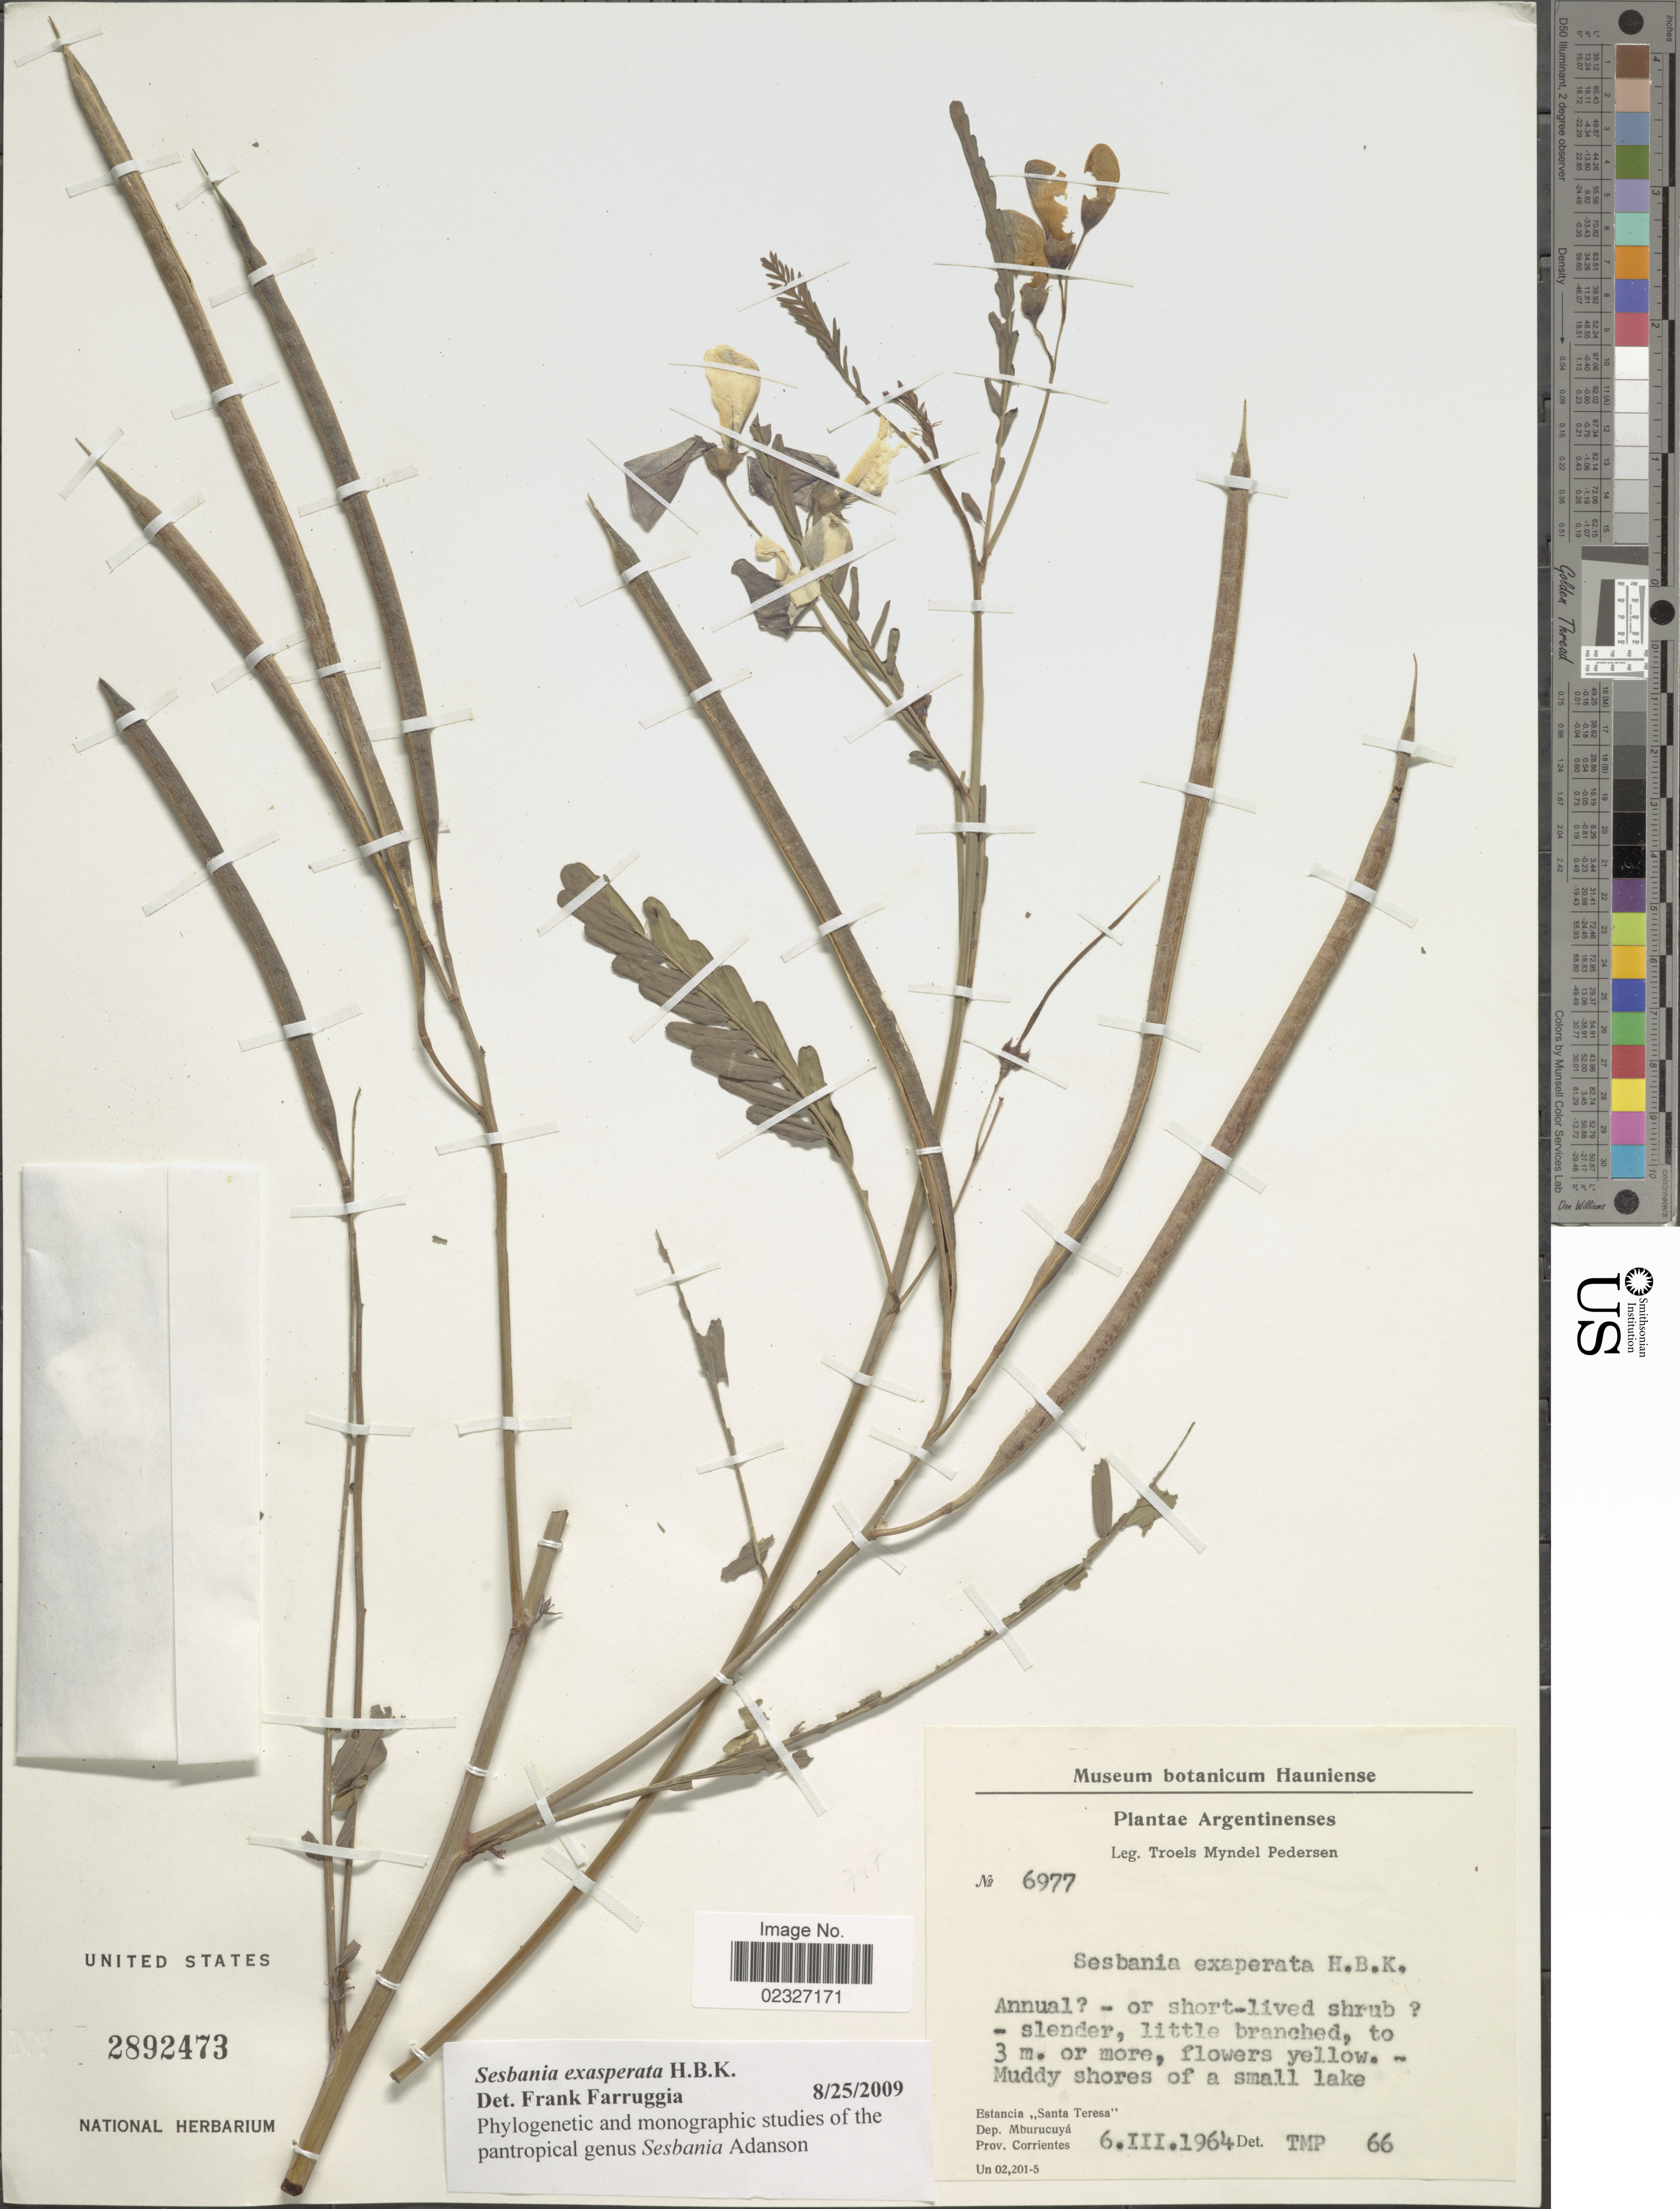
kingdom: Plantae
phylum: Tracheophyta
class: Magnoliopsida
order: Fabales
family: Fabaceae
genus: Sesbania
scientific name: Sesbania exasperata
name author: Kunth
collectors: T. Pederson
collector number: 6977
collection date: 1964-03-06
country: Argentina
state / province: Corrientes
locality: Muddy shores of a small lake, Estancia ,,Santa Teresa' Dep Mburucuyá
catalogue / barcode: US 2892473